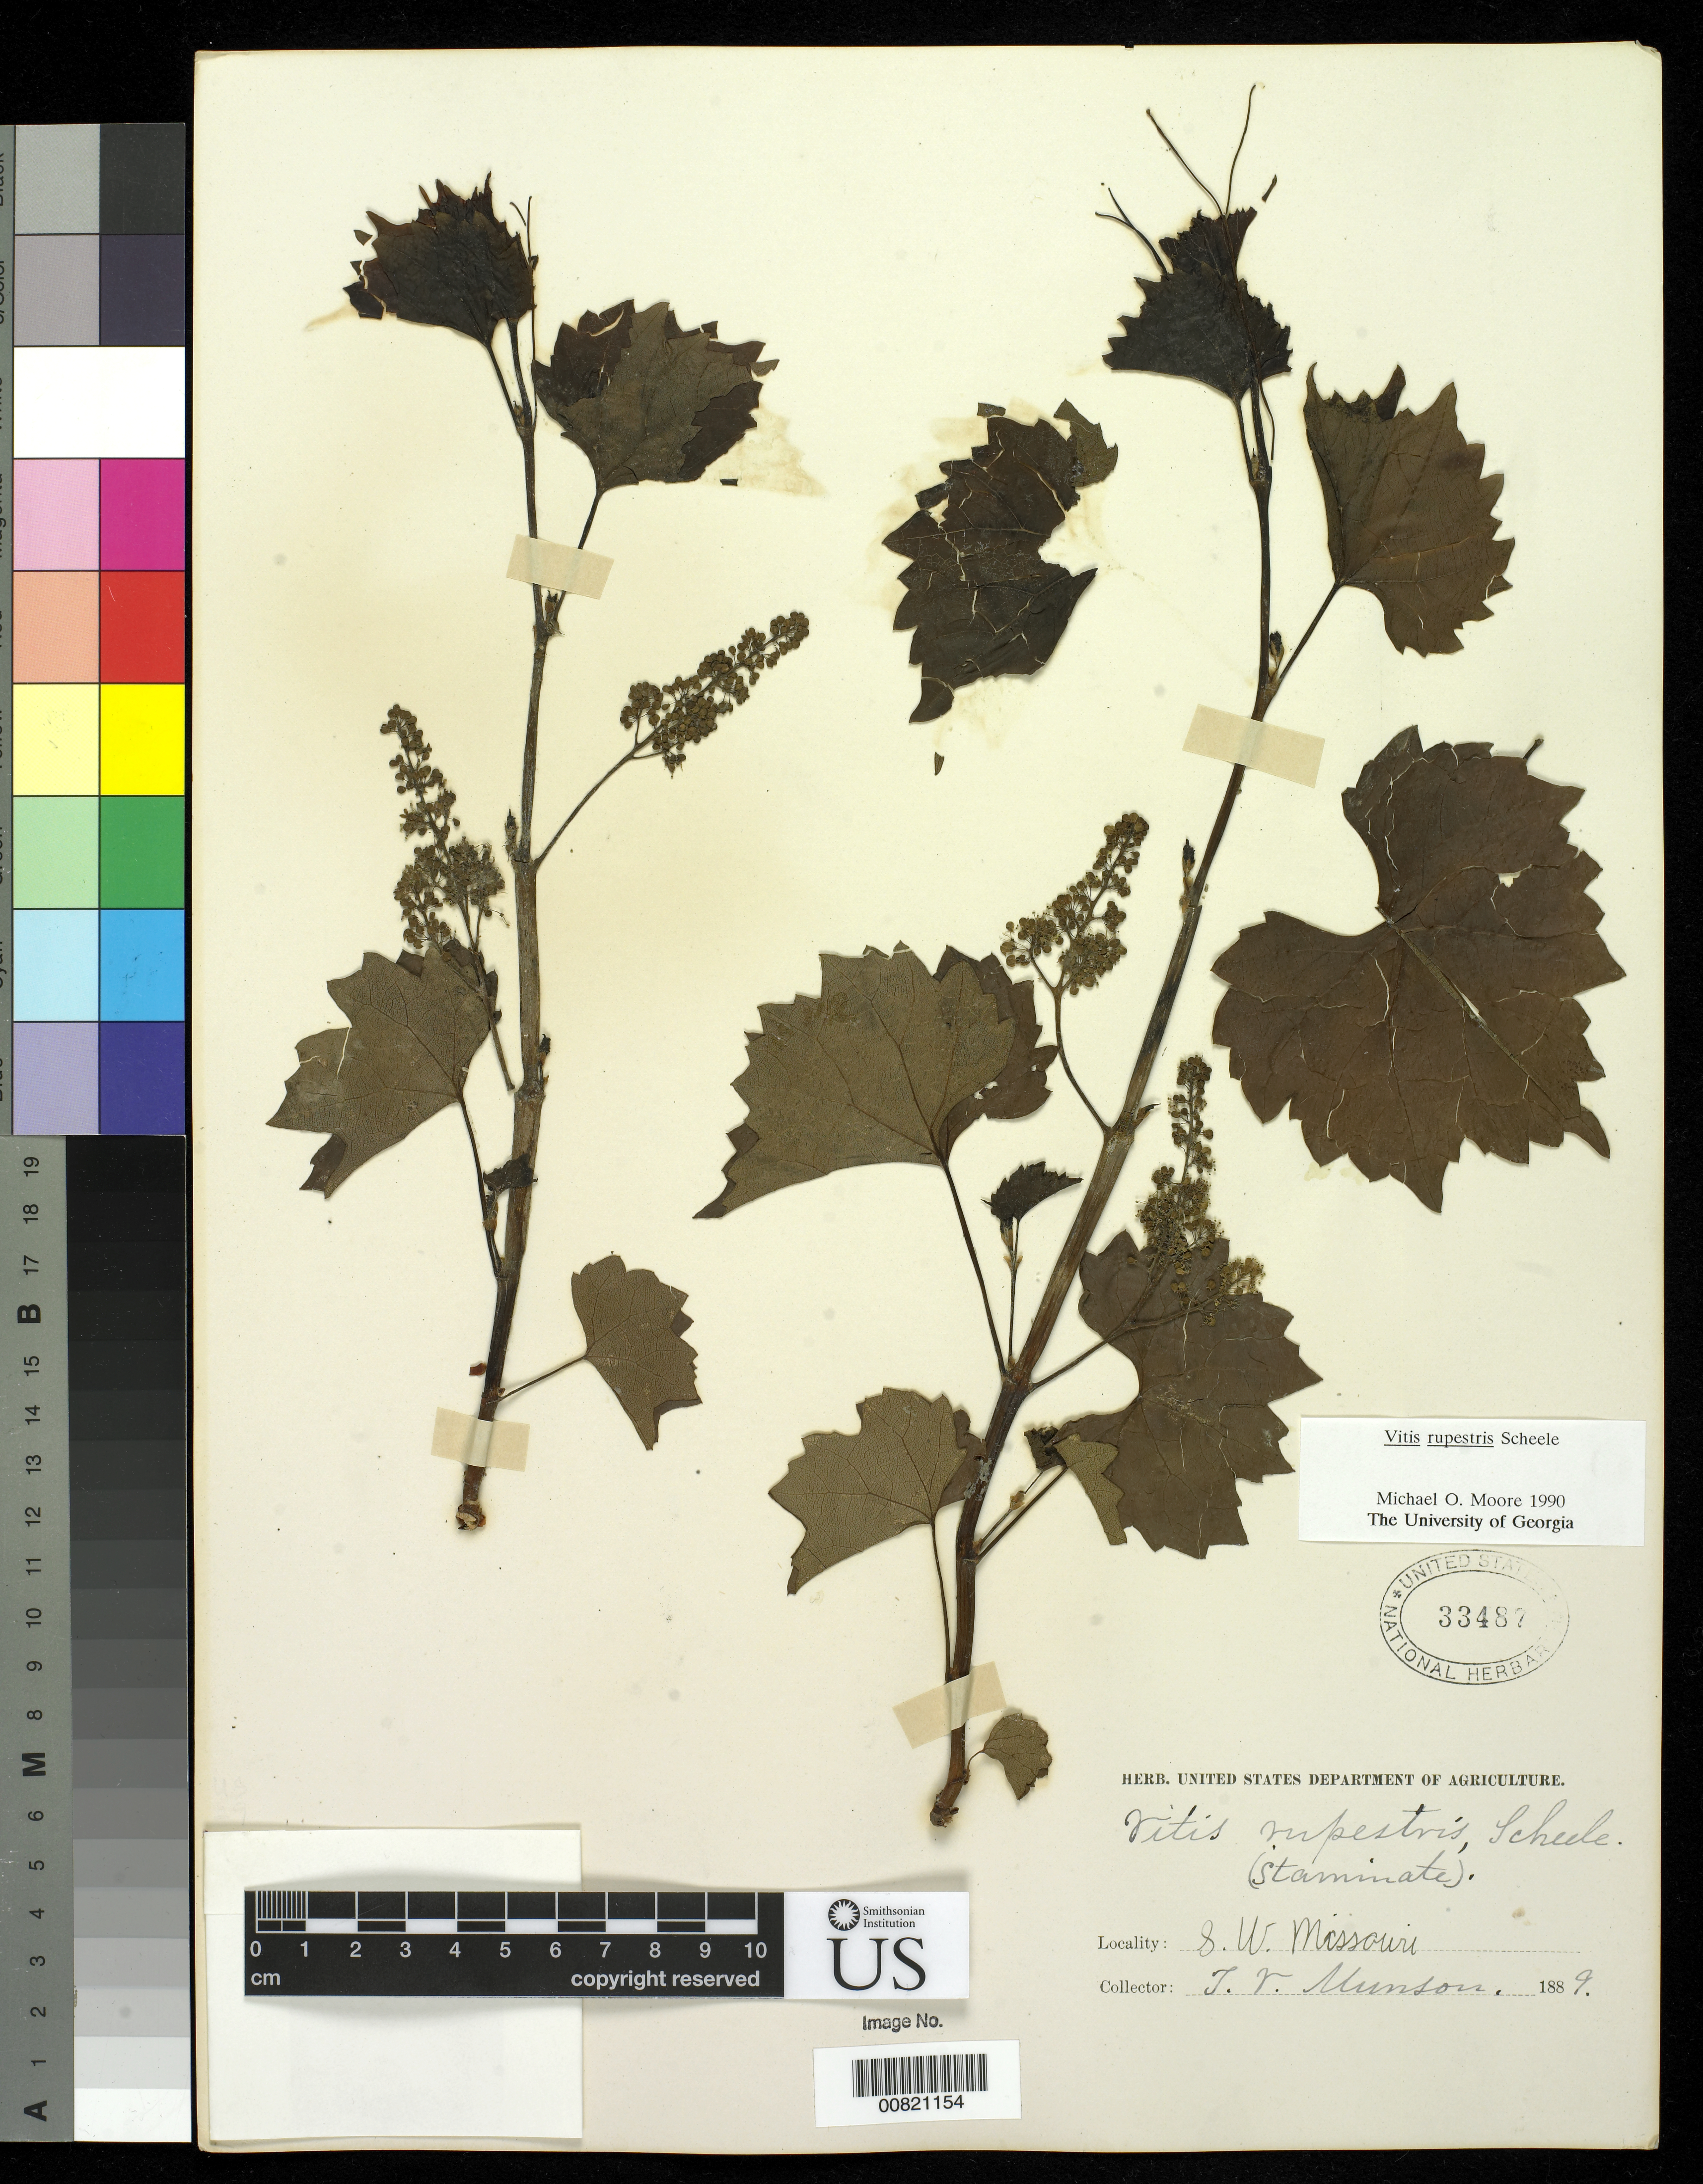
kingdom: Plantae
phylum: Tracheophyta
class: Magnoliopsida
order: Vitales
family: Vitaceae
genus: Vitis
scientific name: Vitis rupestris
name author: Scheele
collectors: T. V. Munson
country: United States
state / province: Missouri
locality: SW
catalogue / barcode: US 22487